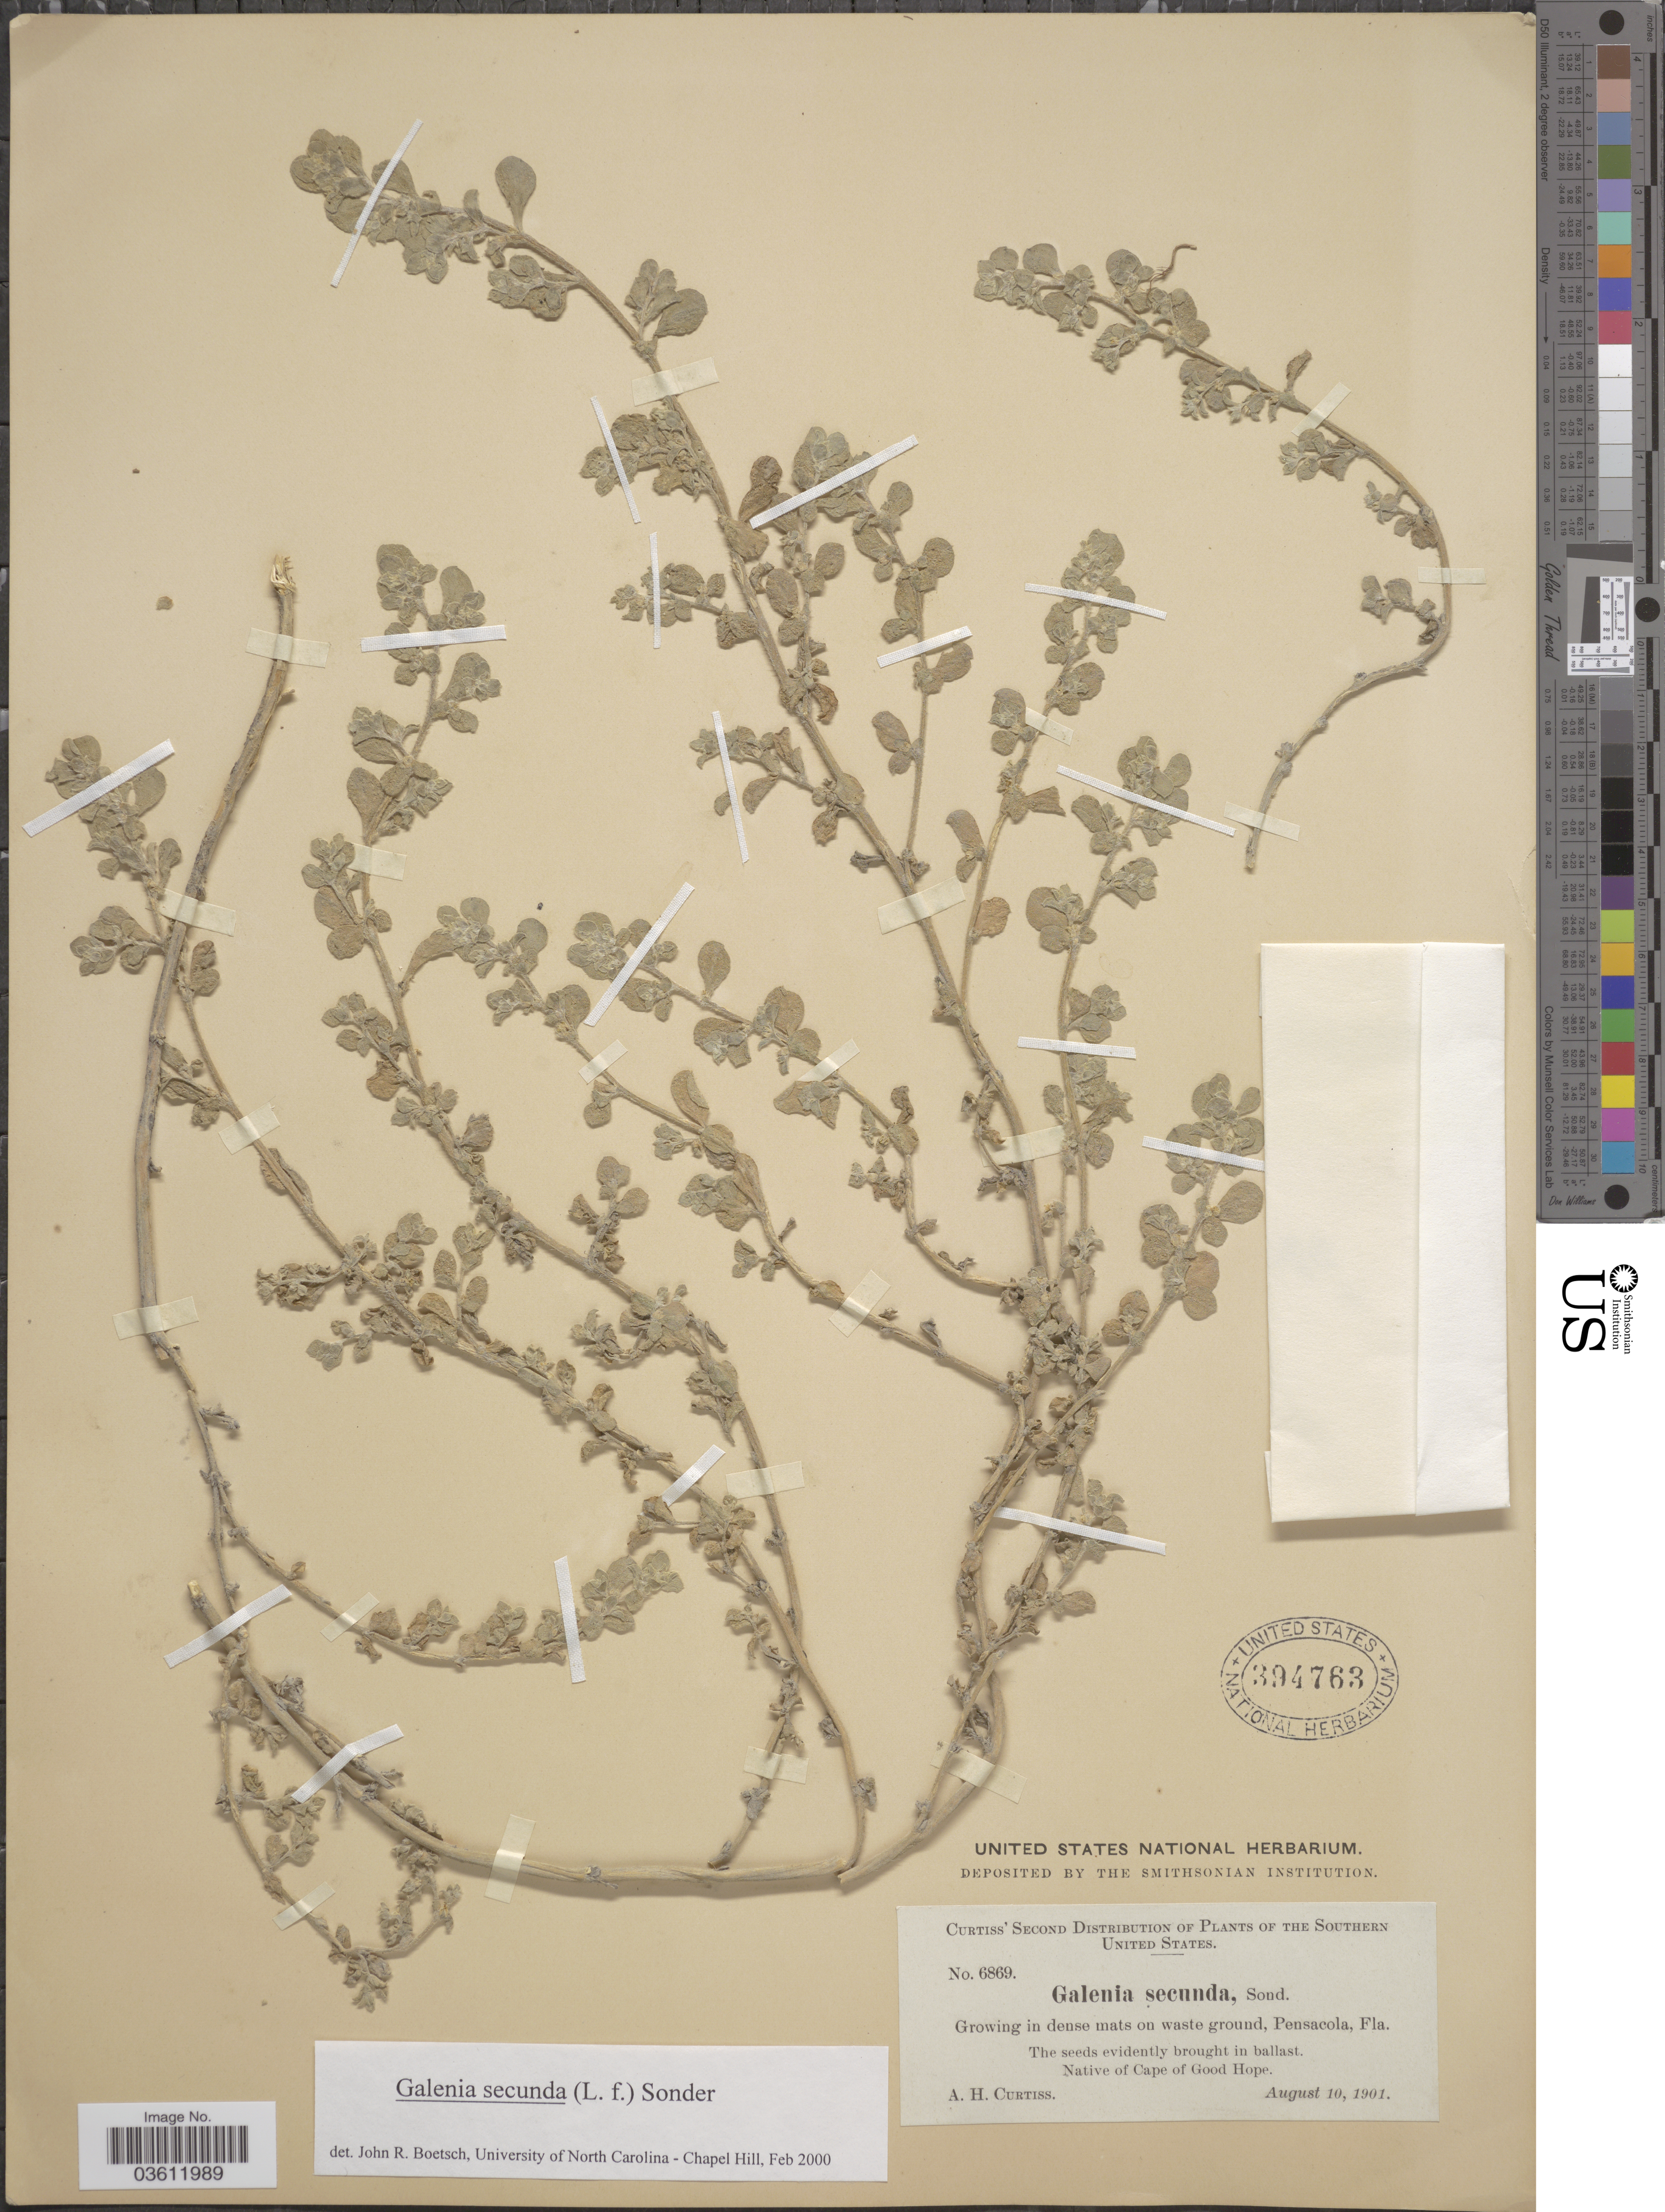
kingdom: Plantae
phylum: Tracheophyta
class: Magnoliopsida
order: Caryophyllales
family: Aizoaceae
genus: Aizoon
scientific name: Aizoon secundum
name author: L. f.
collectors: A. H. Curtiss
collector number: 6869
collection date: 1901-08-10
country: United States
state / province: Florida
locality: Southern United States. Pensacola.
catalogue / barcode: US 394763